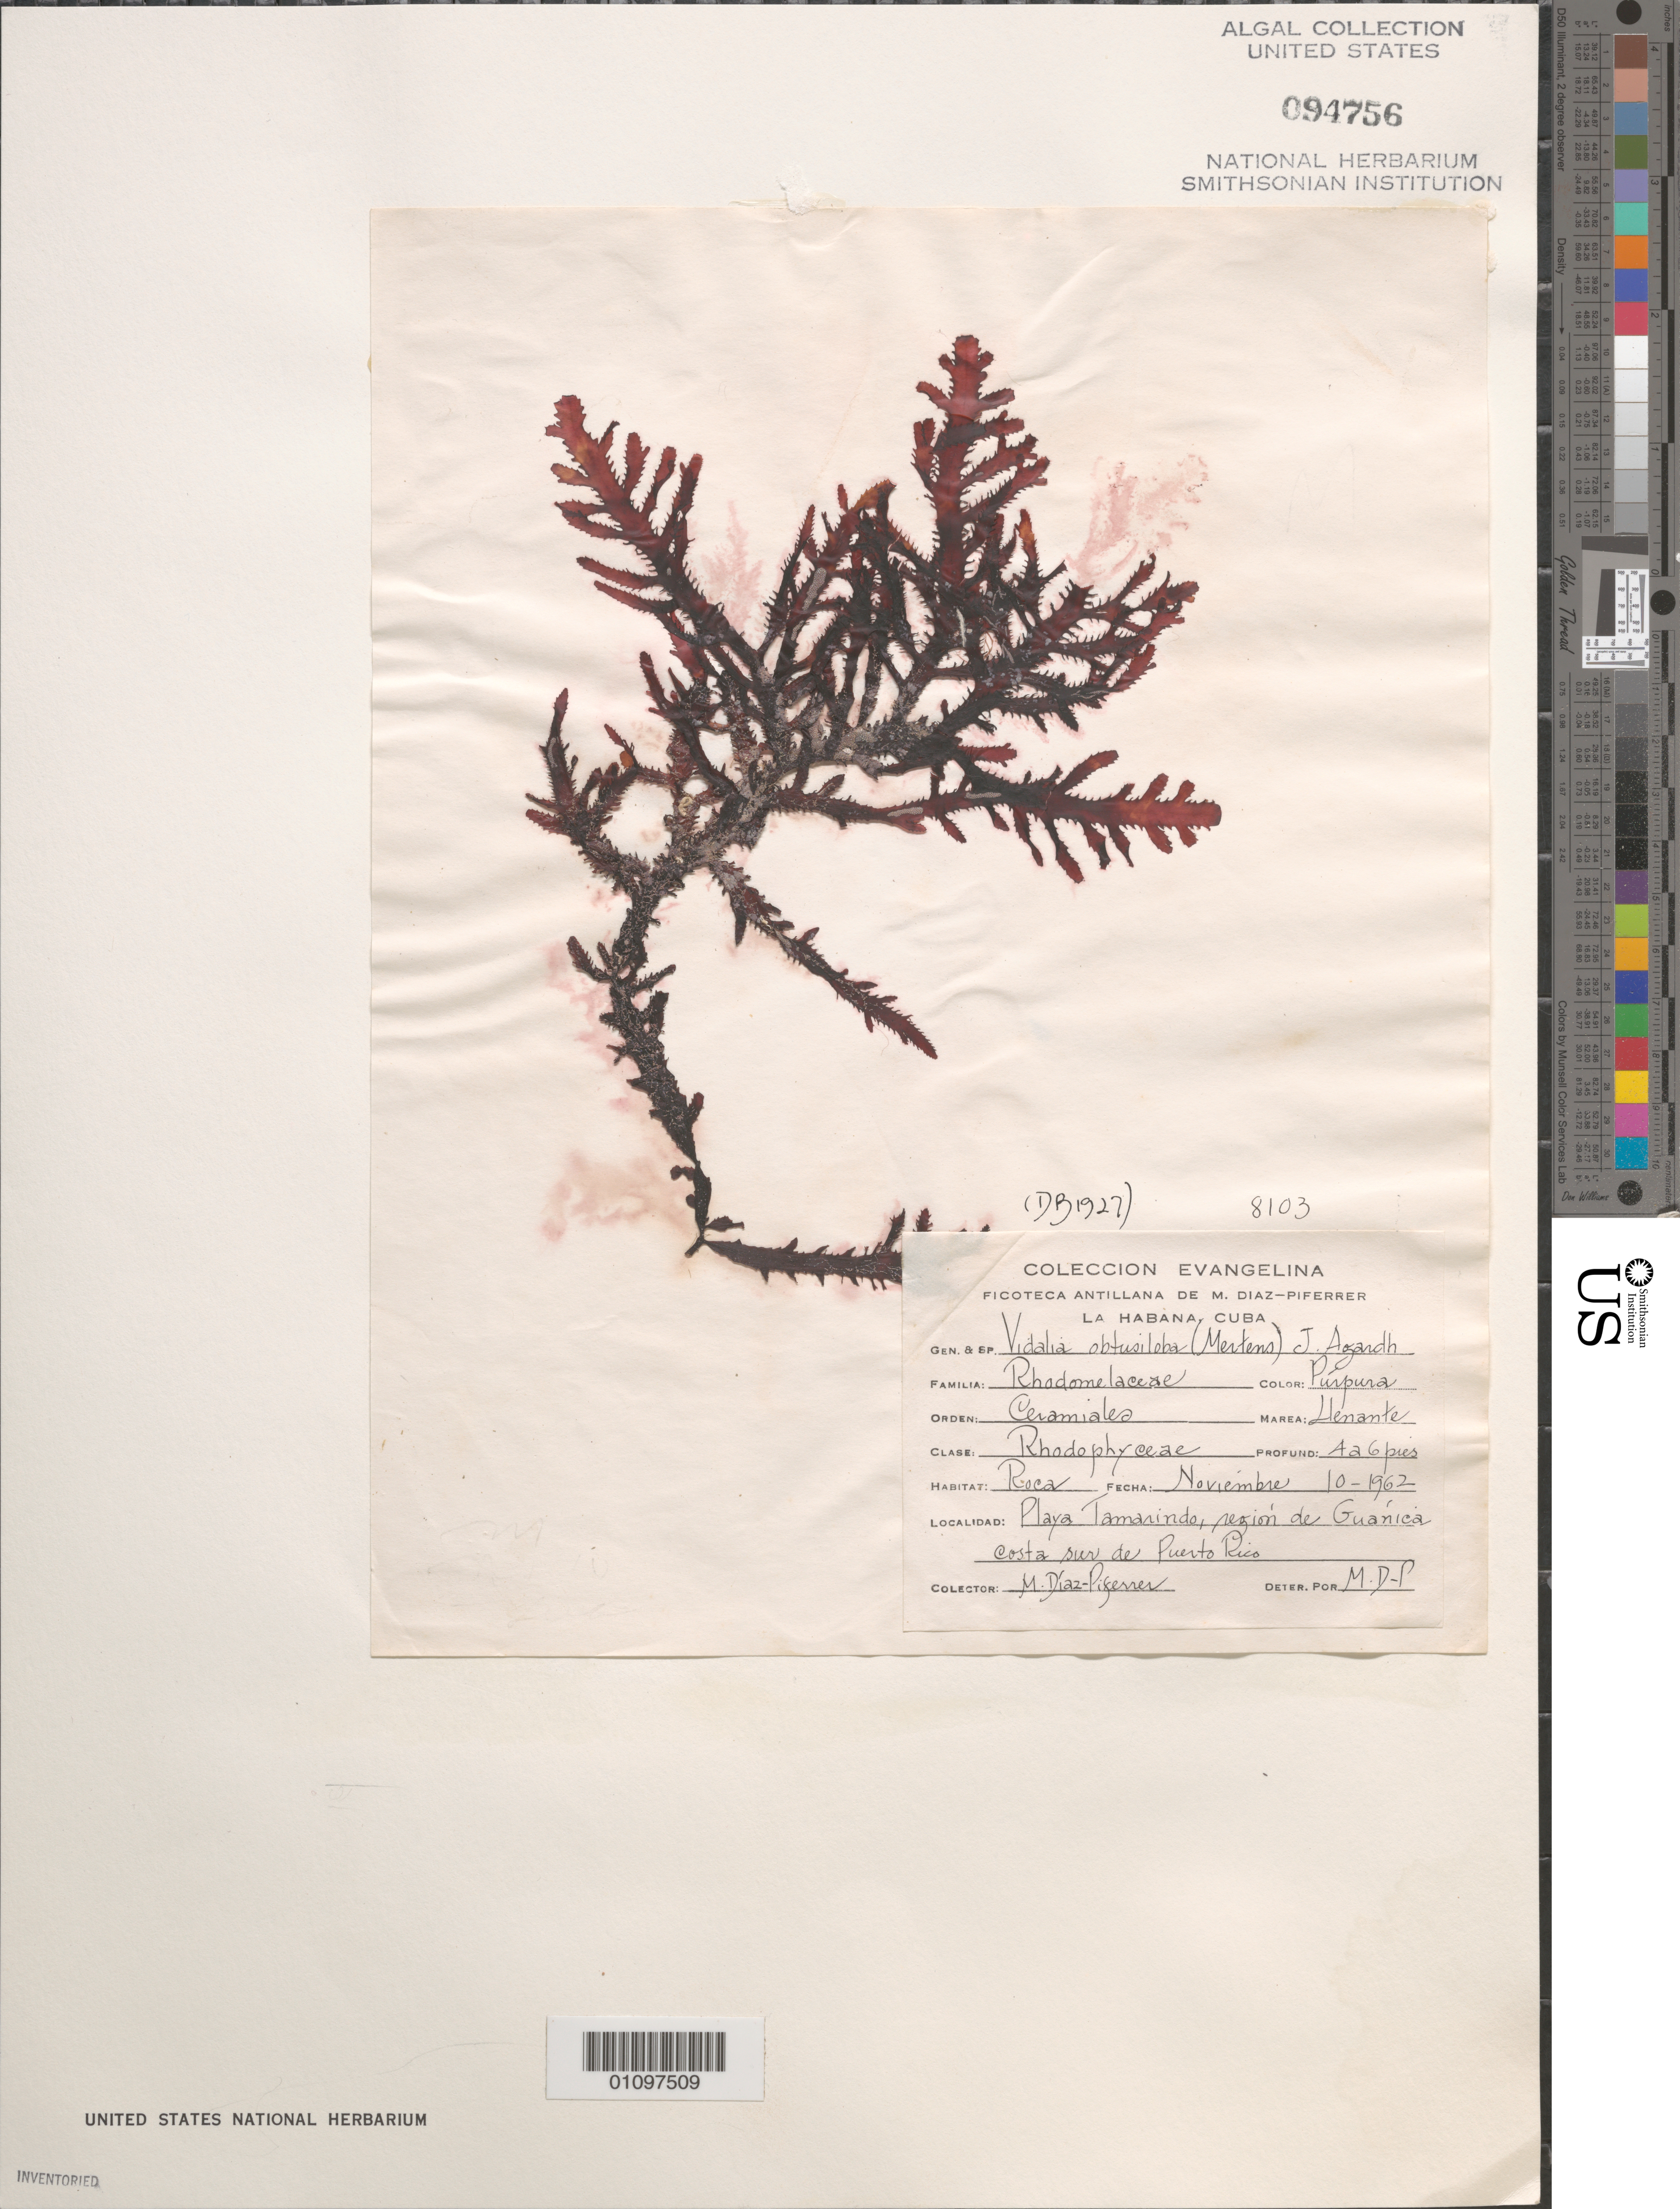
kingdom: Plantae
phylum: Rhodophyta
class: Florideophyceae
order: Ceramiales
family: Rhodomelaceae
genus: Osmundaria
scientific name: Osmundaria obtusiloba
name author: (C. Agardh) R.E. Norris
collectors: M. Diaz-Piferrer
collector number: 8103 & DB-1927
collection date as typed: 10 Nov 1962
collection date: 1962-11-10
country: Puerto Rico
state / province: Guanica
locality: Playa Tamarindo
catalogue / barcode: US 94756